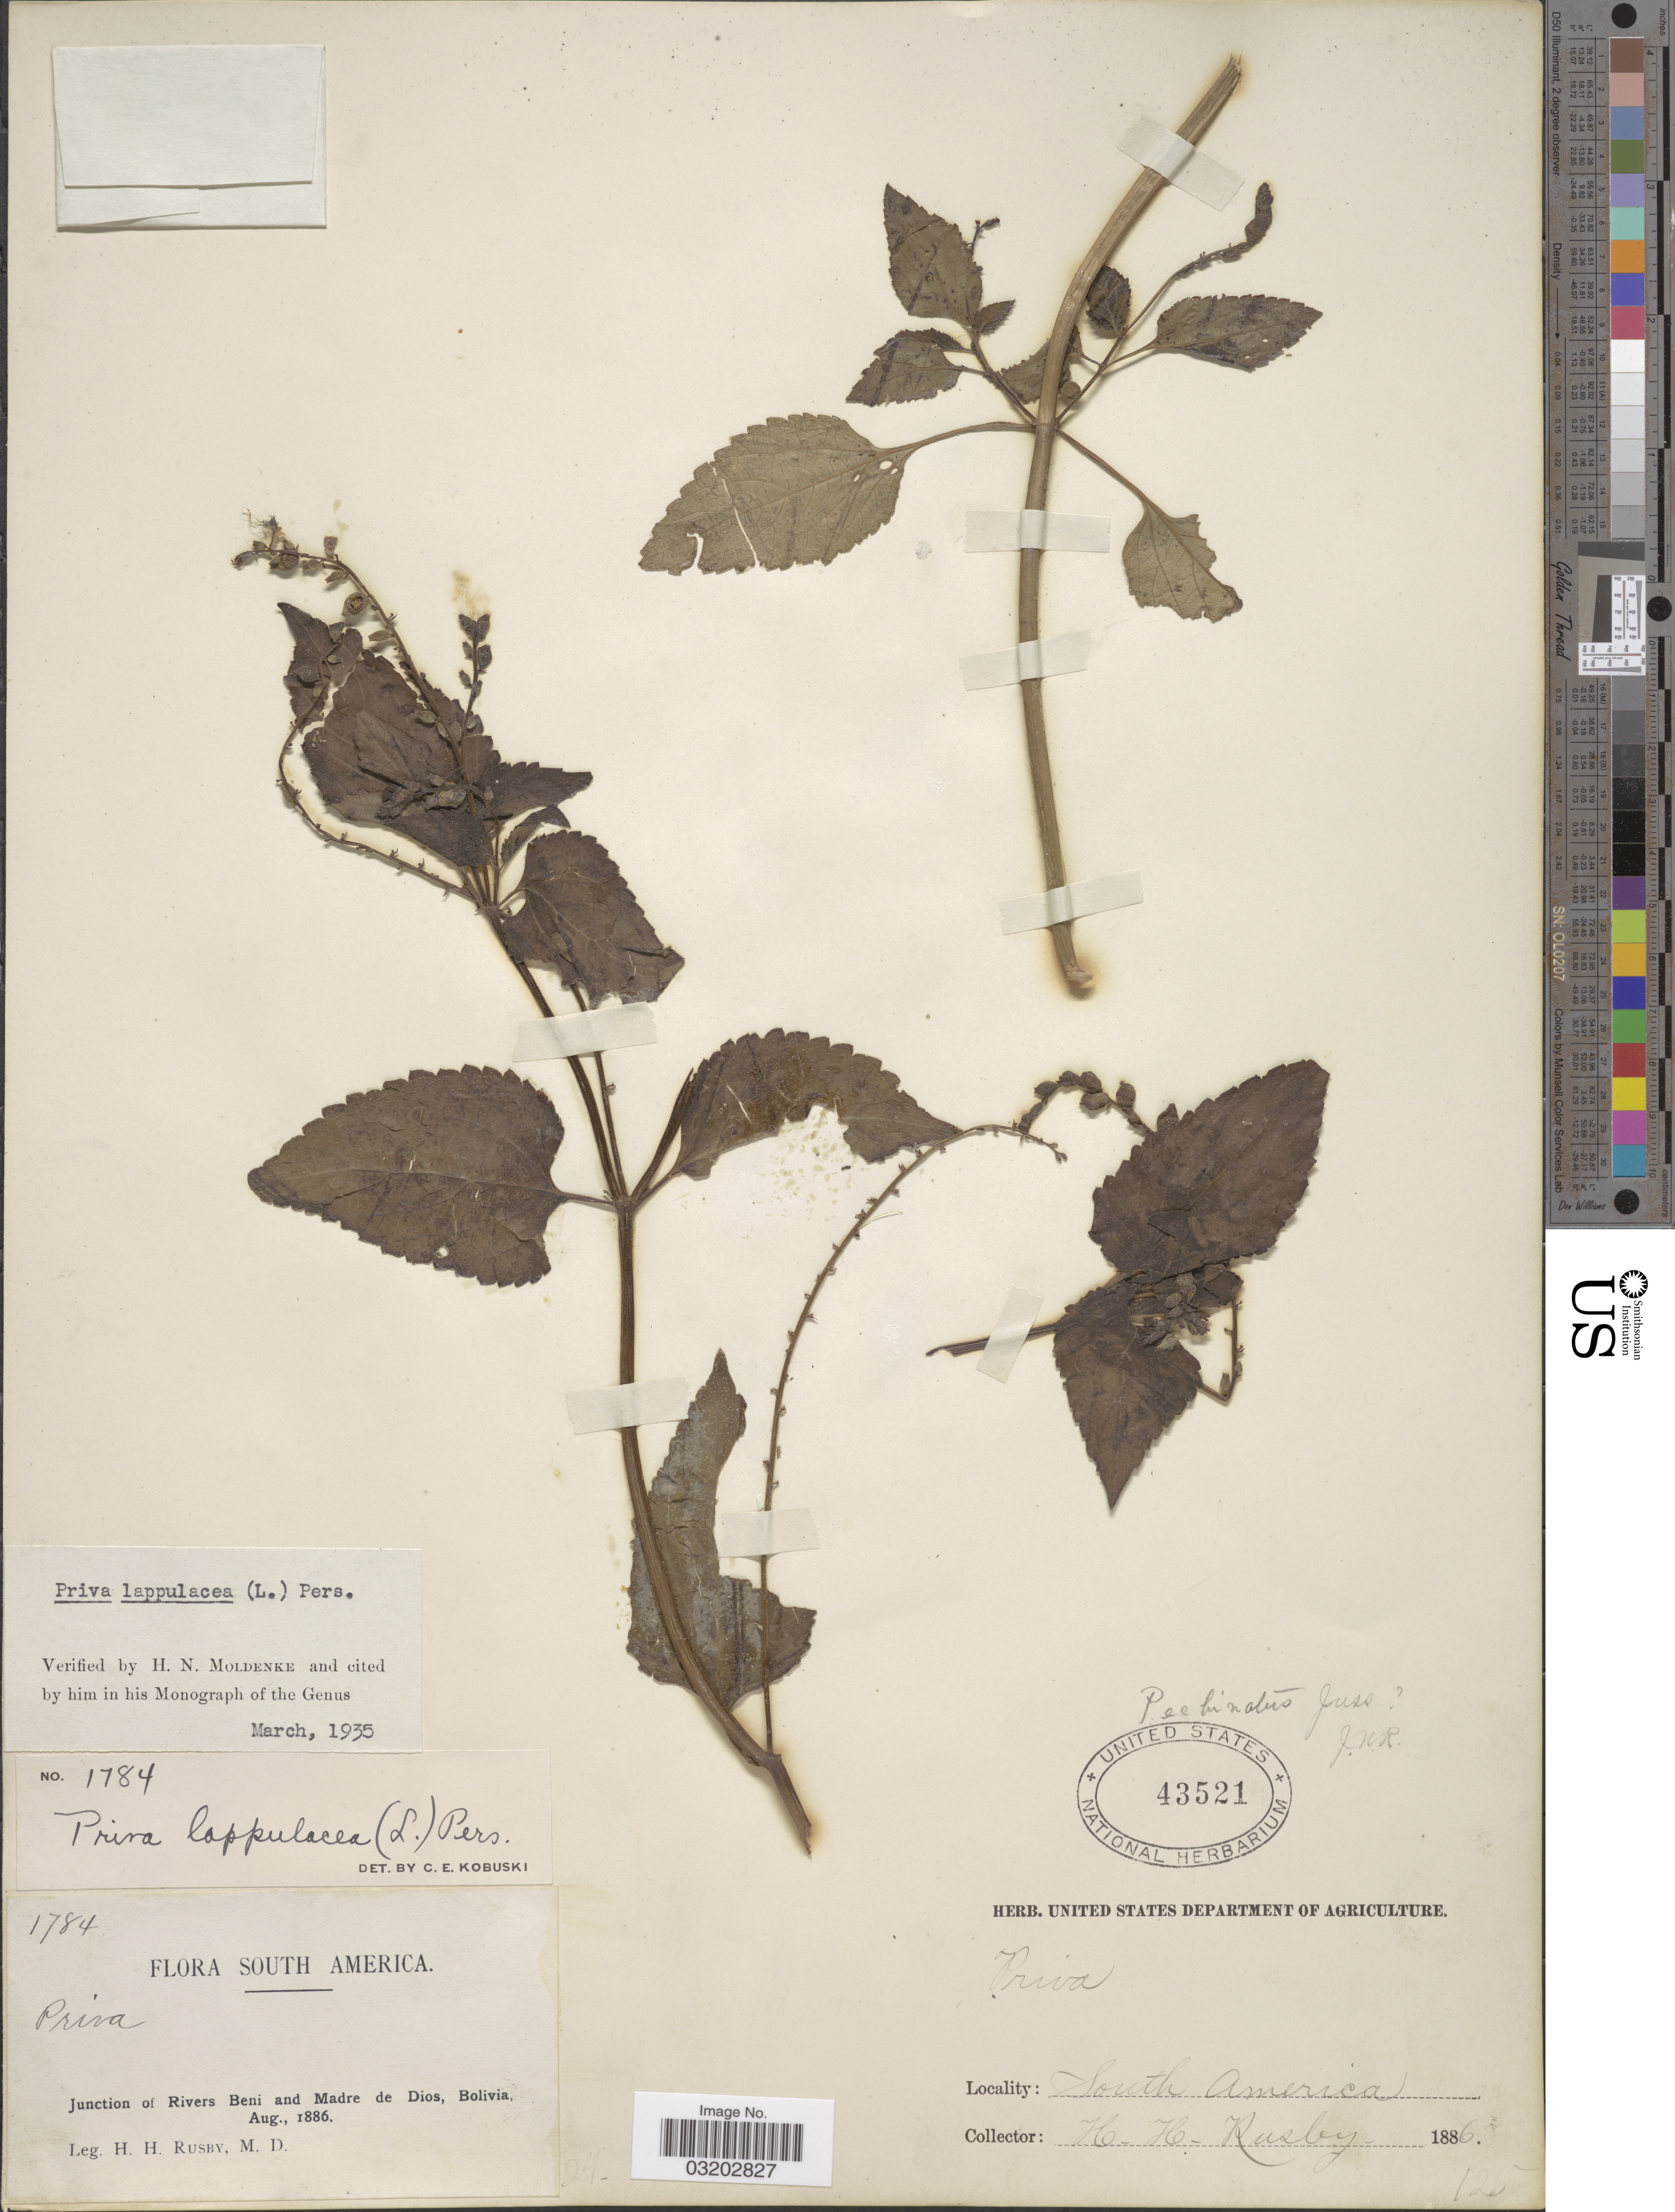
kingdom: Plantae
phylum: Tracheophyta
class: Magnoliopsida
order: Lamiales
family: Verbenaceae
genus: Priva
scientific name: Priva lappulacea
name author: (L.) Pers.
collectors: H. H. Rusby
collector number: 1784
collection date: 1886-08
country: Bolivia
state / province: Beni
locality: Junction of Rivers Beni and Madre de Dios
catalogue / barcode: US 43521